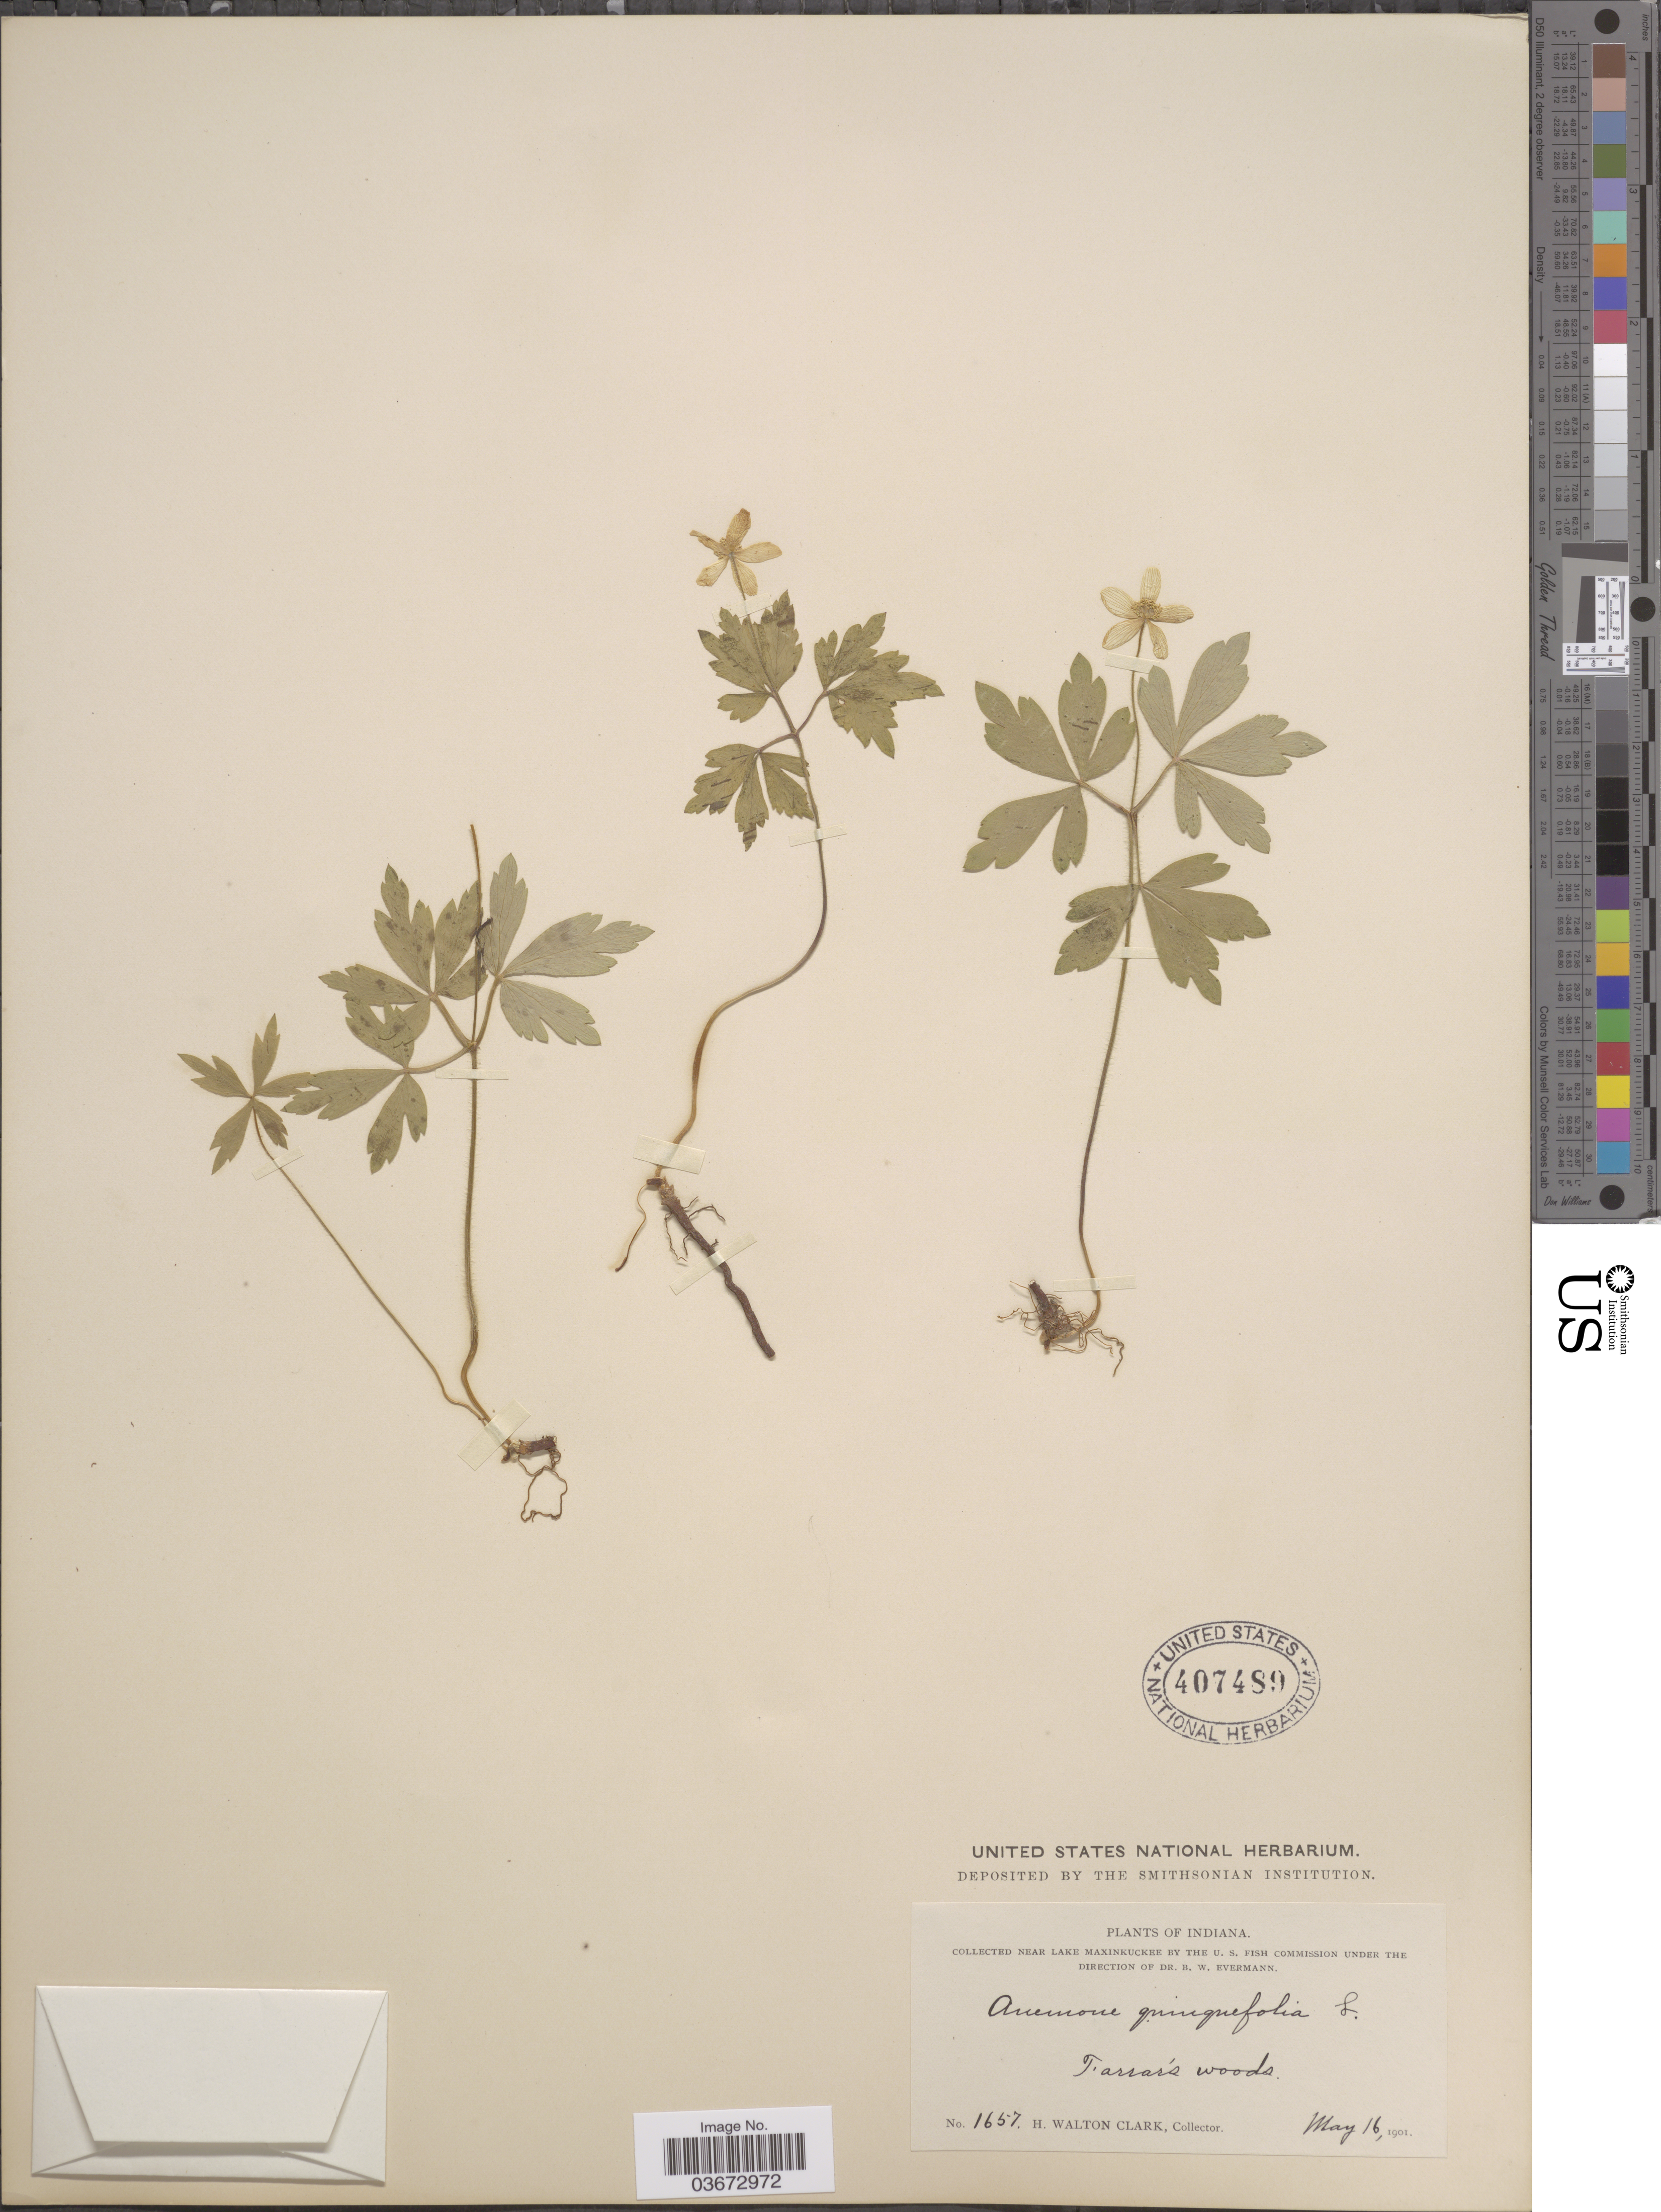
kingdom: Plantae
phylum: Tracheophyta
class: Magnoliopsida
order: Ranunculales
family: Ranunculaceae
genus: Anemone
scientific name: Anemone quinquefolia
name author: L.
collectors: H. W. Clark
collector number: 1657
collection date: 1901-05-16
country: United States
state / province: Indiana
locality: Near Lake Maxinkuckee. Farrar's woods.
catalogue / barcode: US 407489